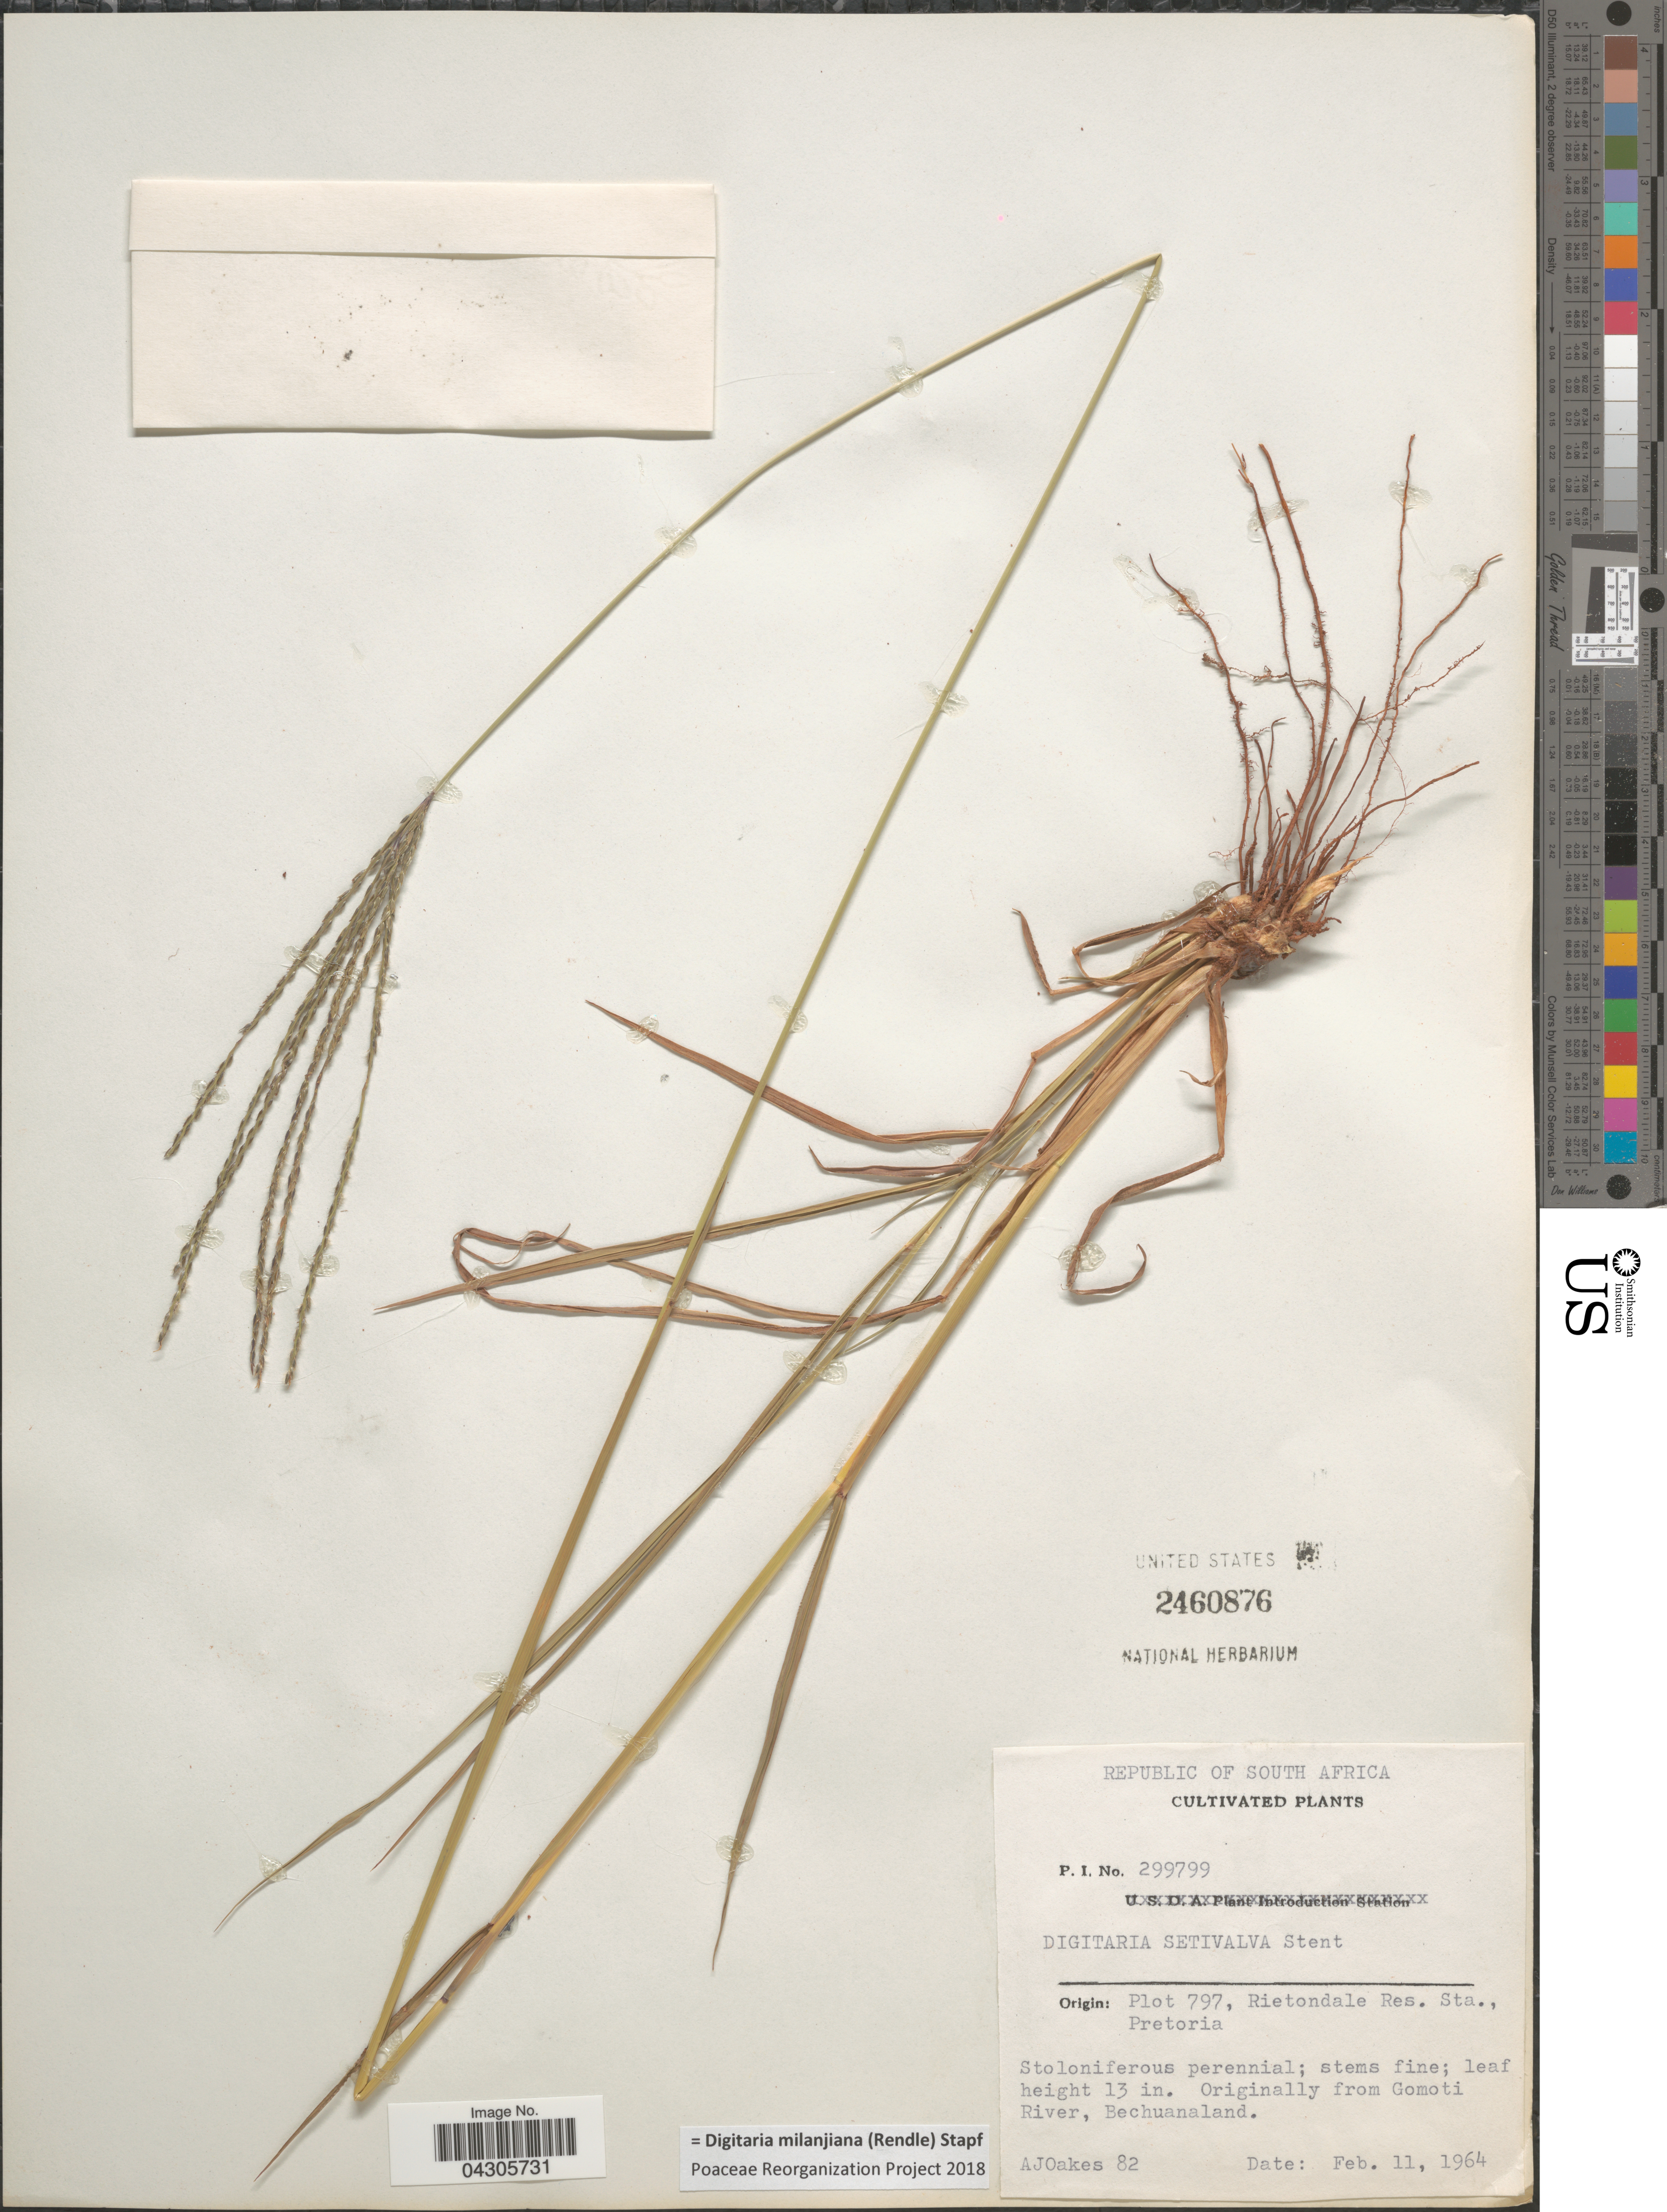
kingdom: Plantae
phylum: Tracheophyta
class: Liliopsida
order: Poales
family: Poaceae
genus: Digitaria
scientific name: Digitaria milanjiana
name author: (Rendle) Stapf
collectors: A. Oakes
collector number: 82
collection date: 1964-02-11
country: South Africa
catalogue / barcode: US 2460876